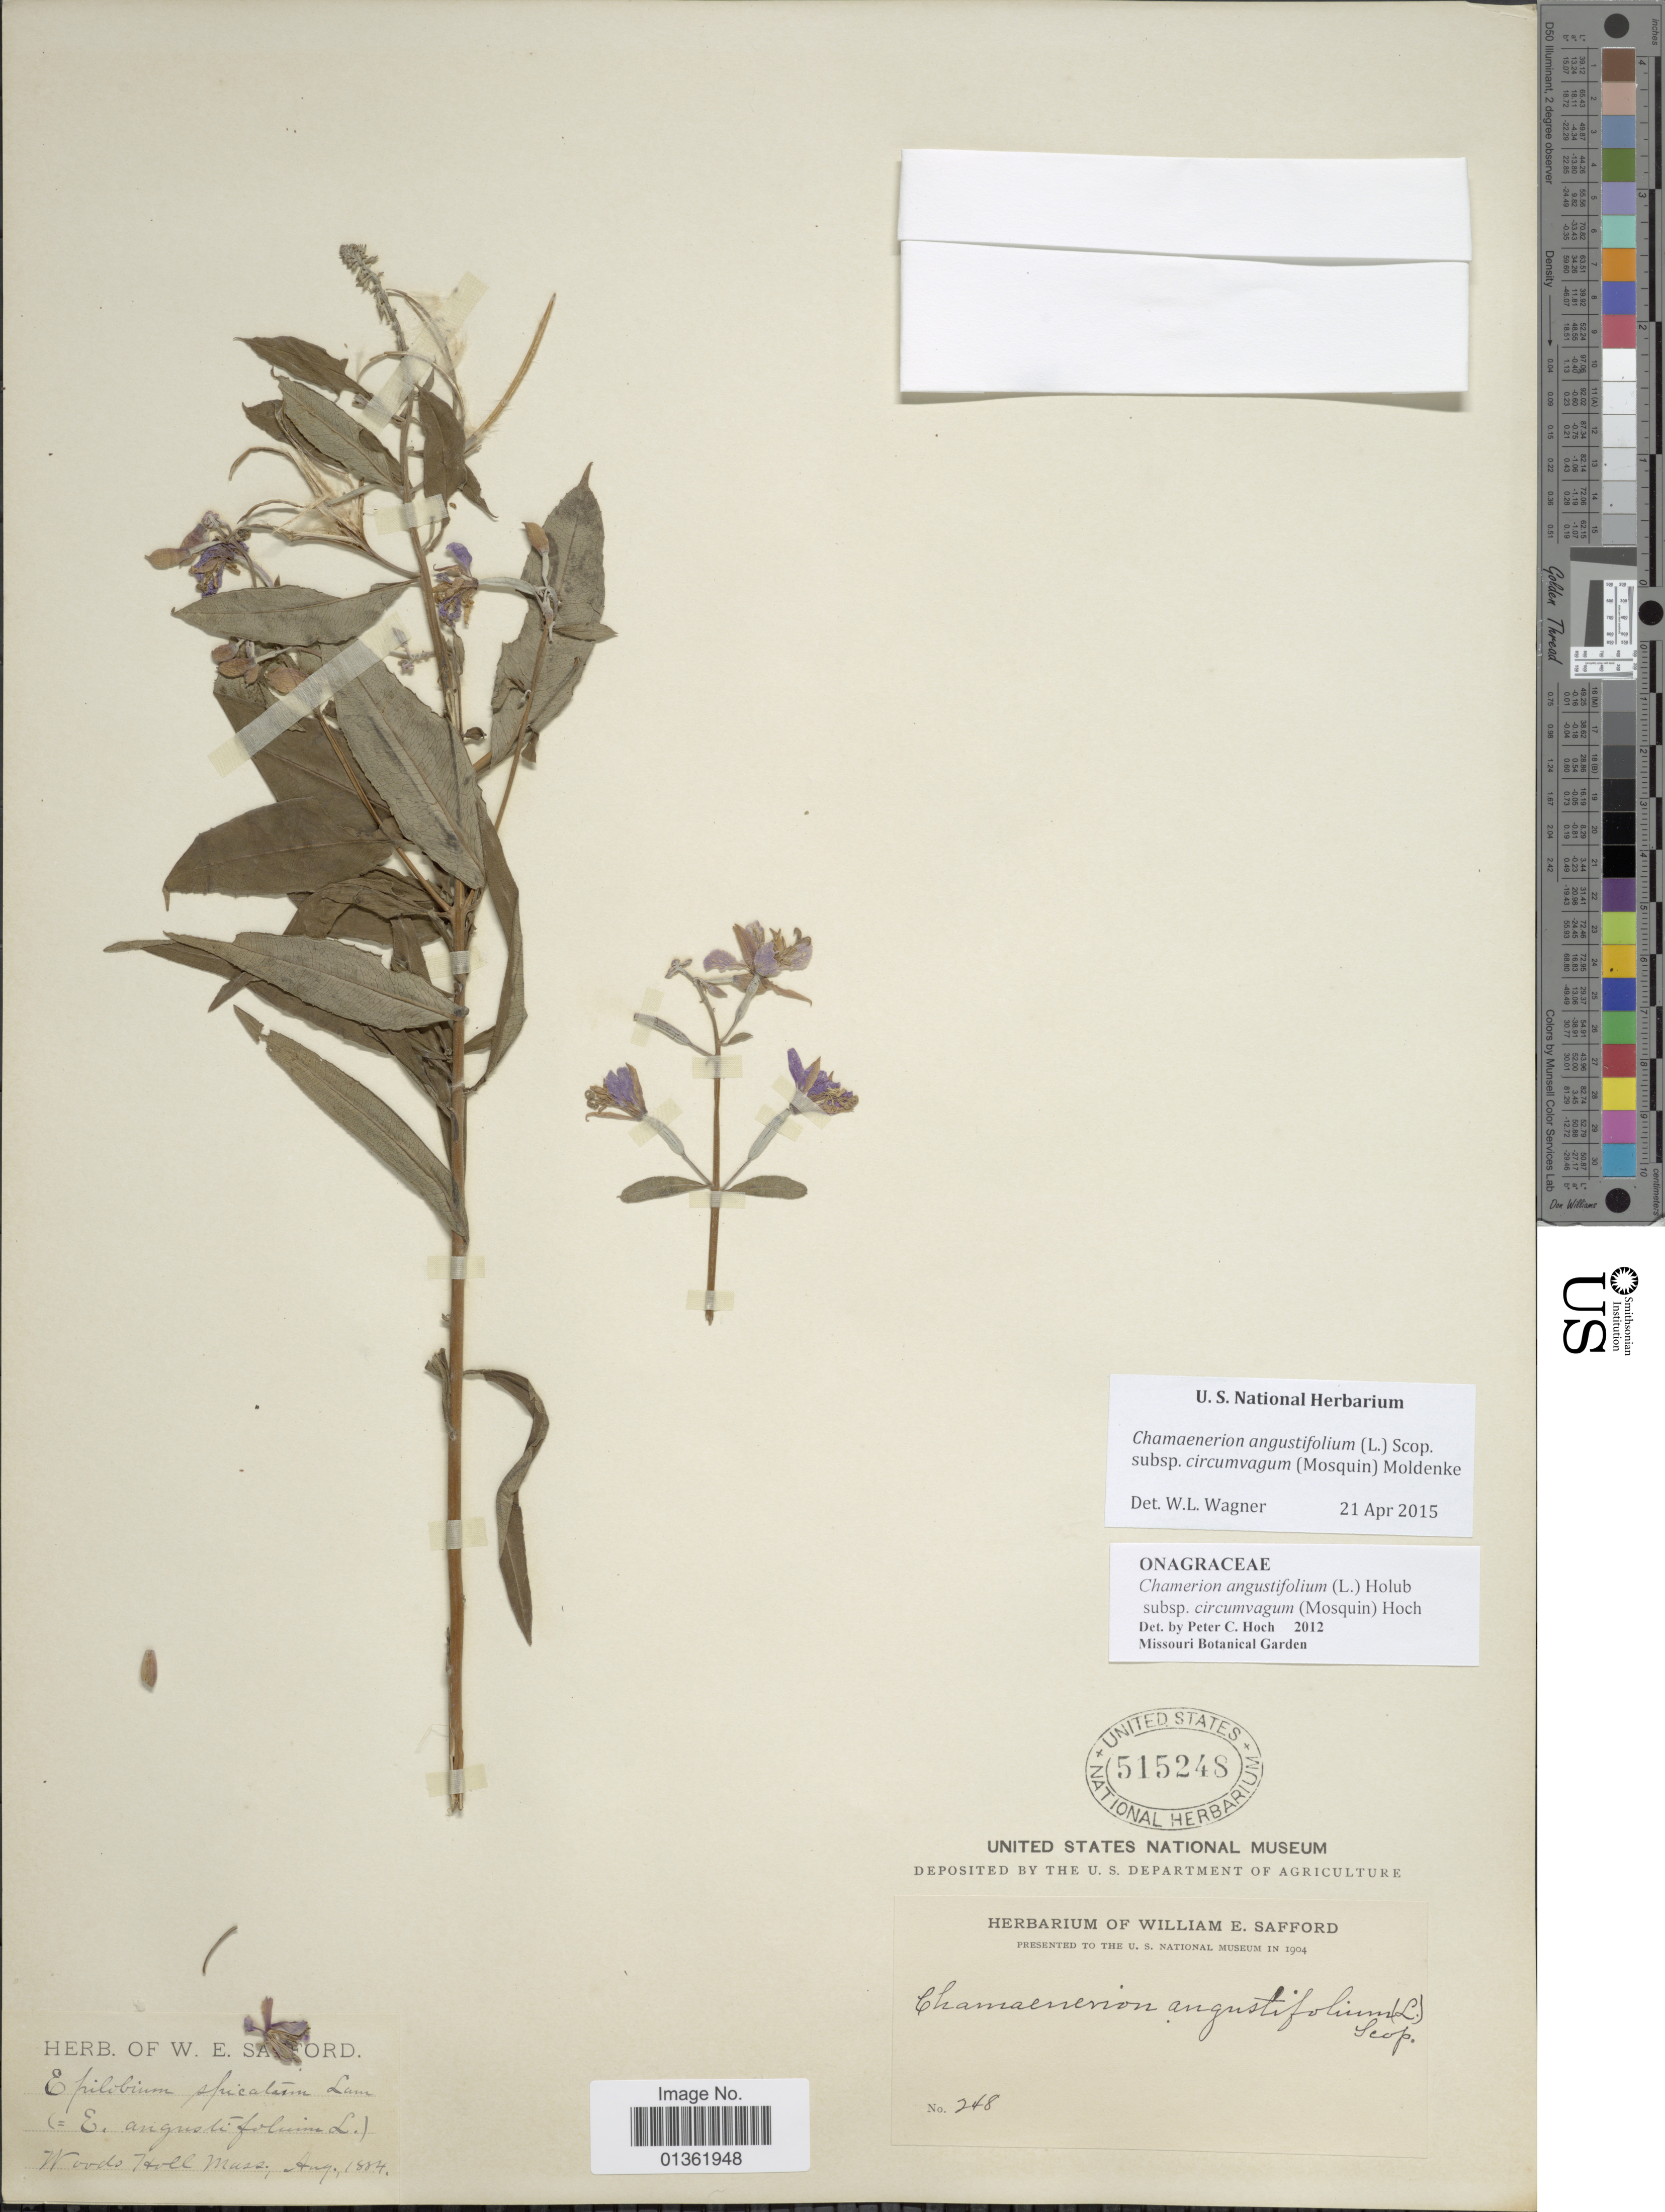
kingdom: Plantae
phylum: Tracheophyta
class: Magnoliopsida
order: Myrtales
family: Onagraceae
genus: Chamaenerion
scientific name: Chamaenerion angustifolium subsp. circumvagum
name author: (Mosquin) Moldenke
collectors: ex herb. W. E. Safford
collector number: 248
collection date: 1884-08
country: United States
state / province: Massachusetts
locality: Woods Holl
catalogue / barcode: US 515248